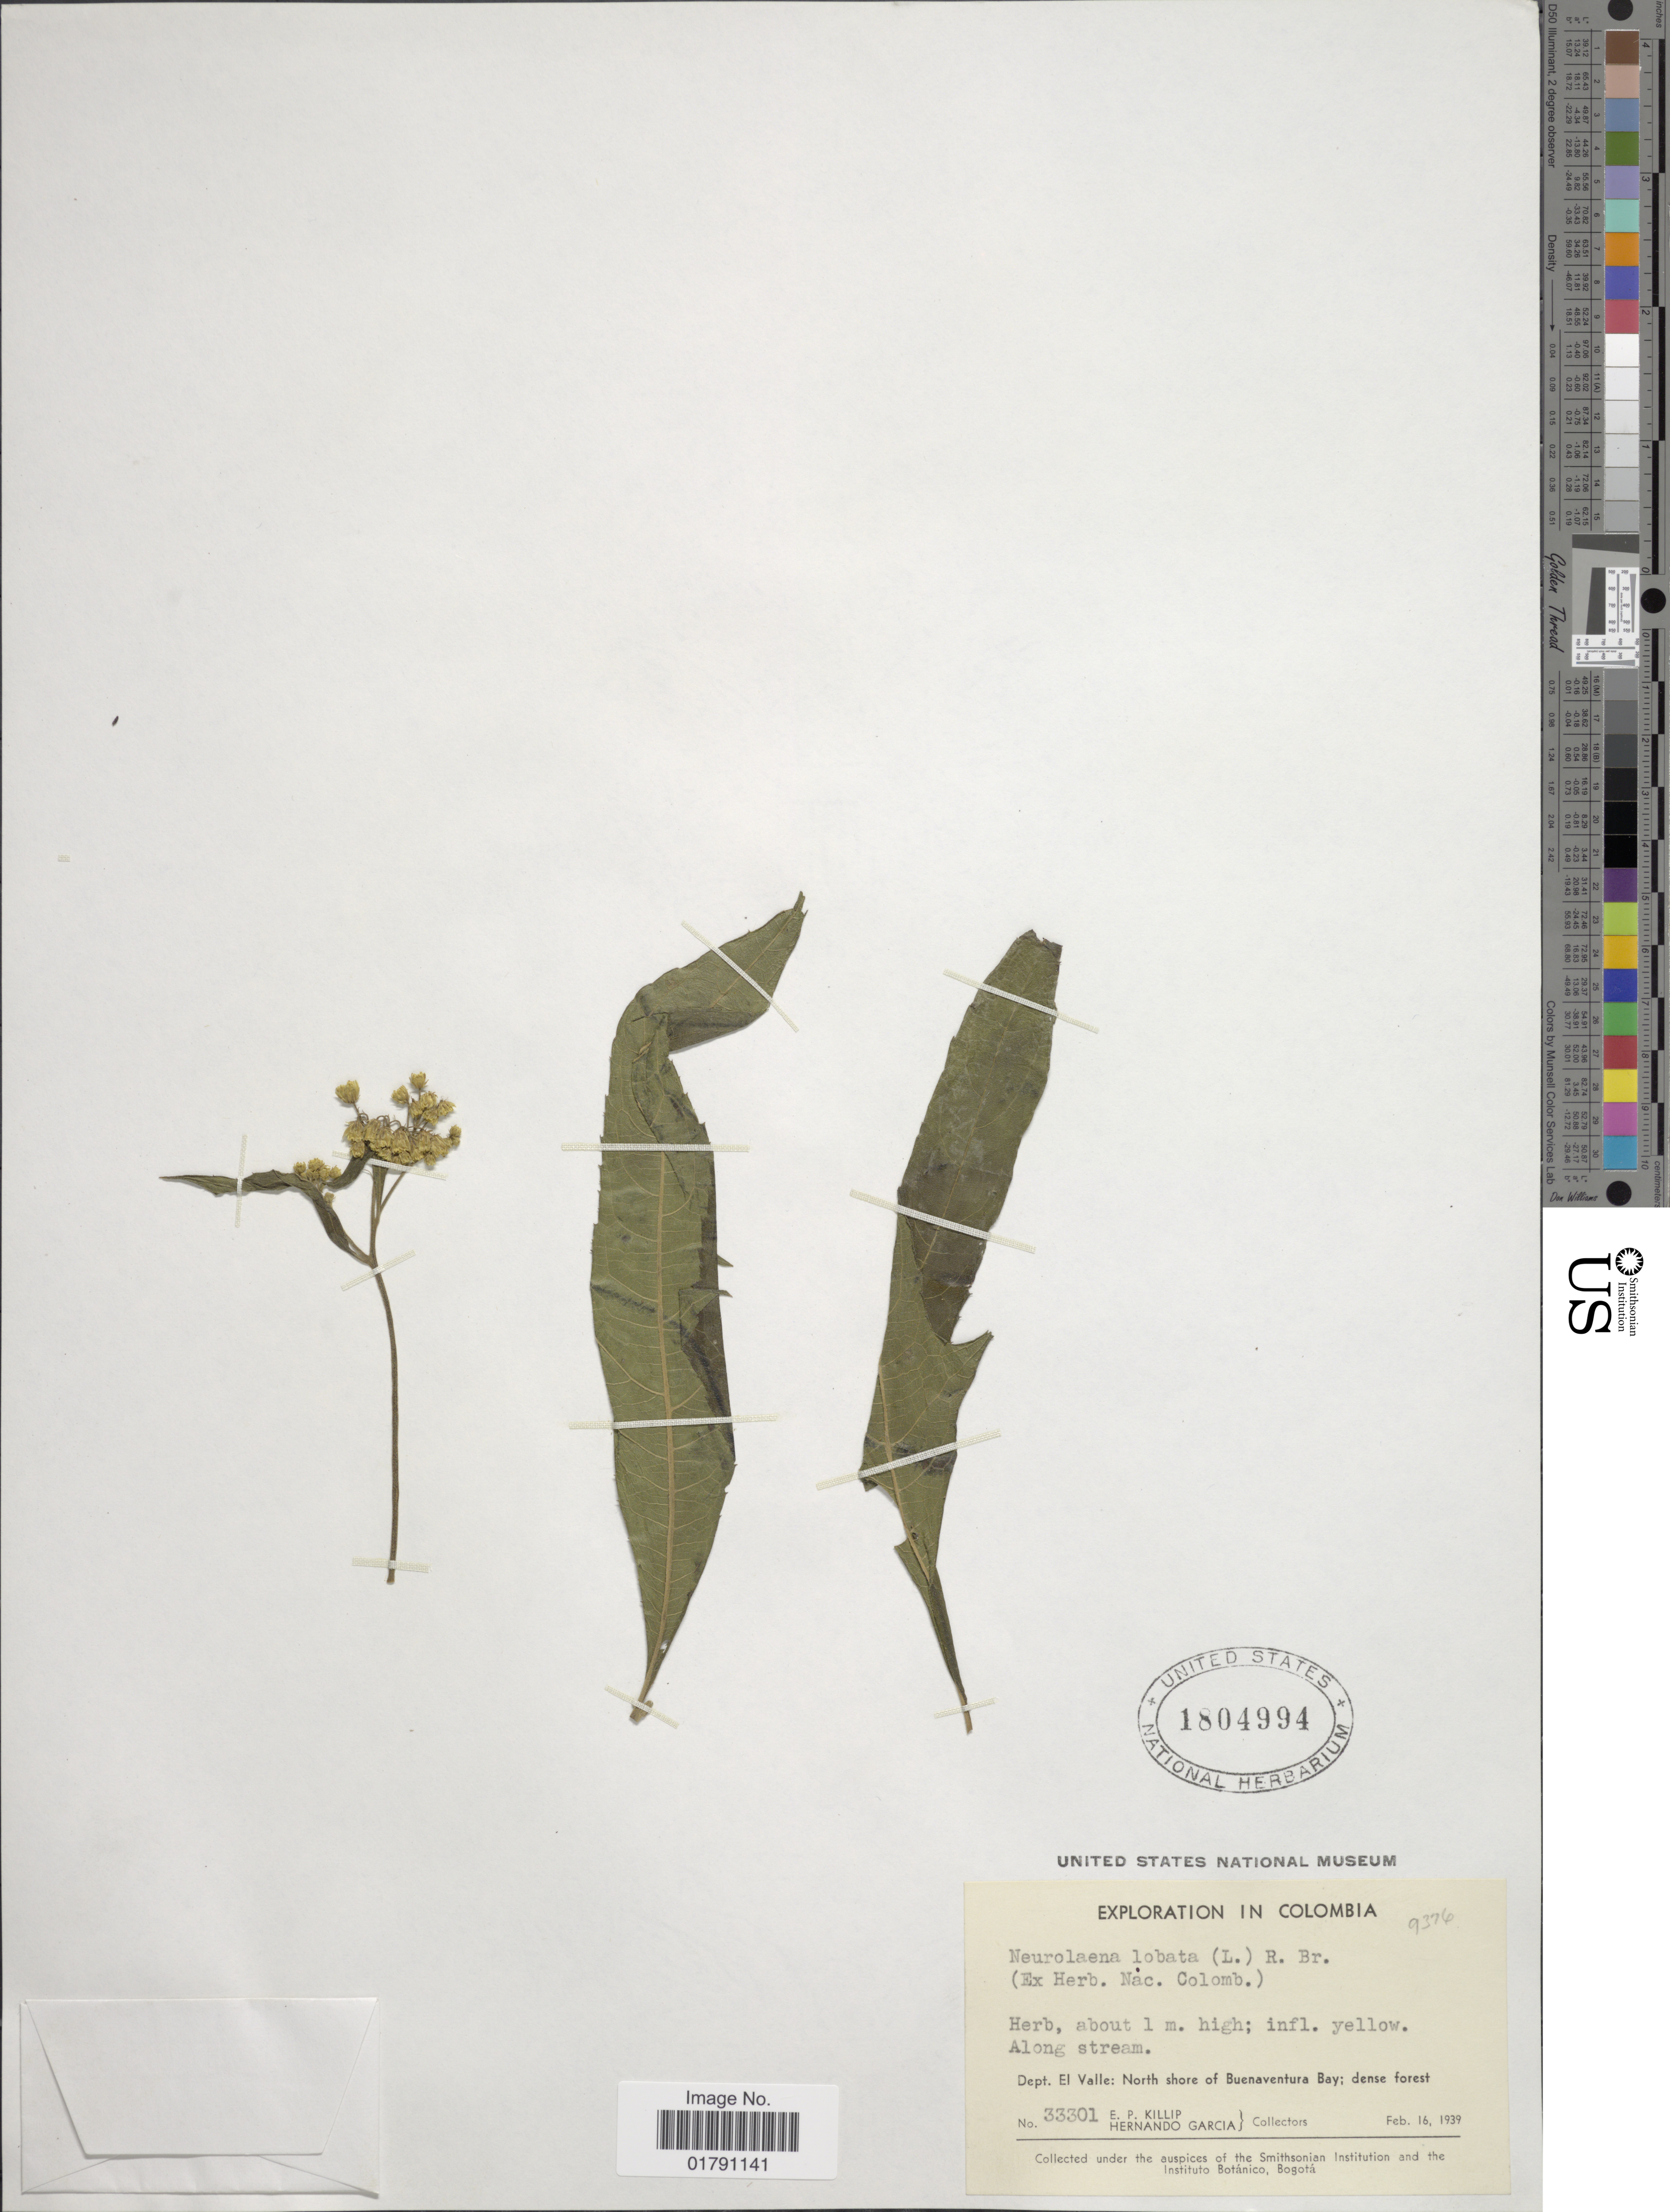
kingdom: Plantae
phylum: Tracheophyta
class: Magnoliopsida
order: Asterales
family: Asteraceae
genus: Neurolaena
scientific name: Neurolaena lobata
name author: (L.) R. Br. ex Cass.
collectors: E. P. Killip & H. Garcia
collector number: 33301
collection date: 1939-02-16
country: Colombia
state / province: Valle del Cauca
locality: North shore of Buenaventura Bay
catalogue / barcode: US 1804994